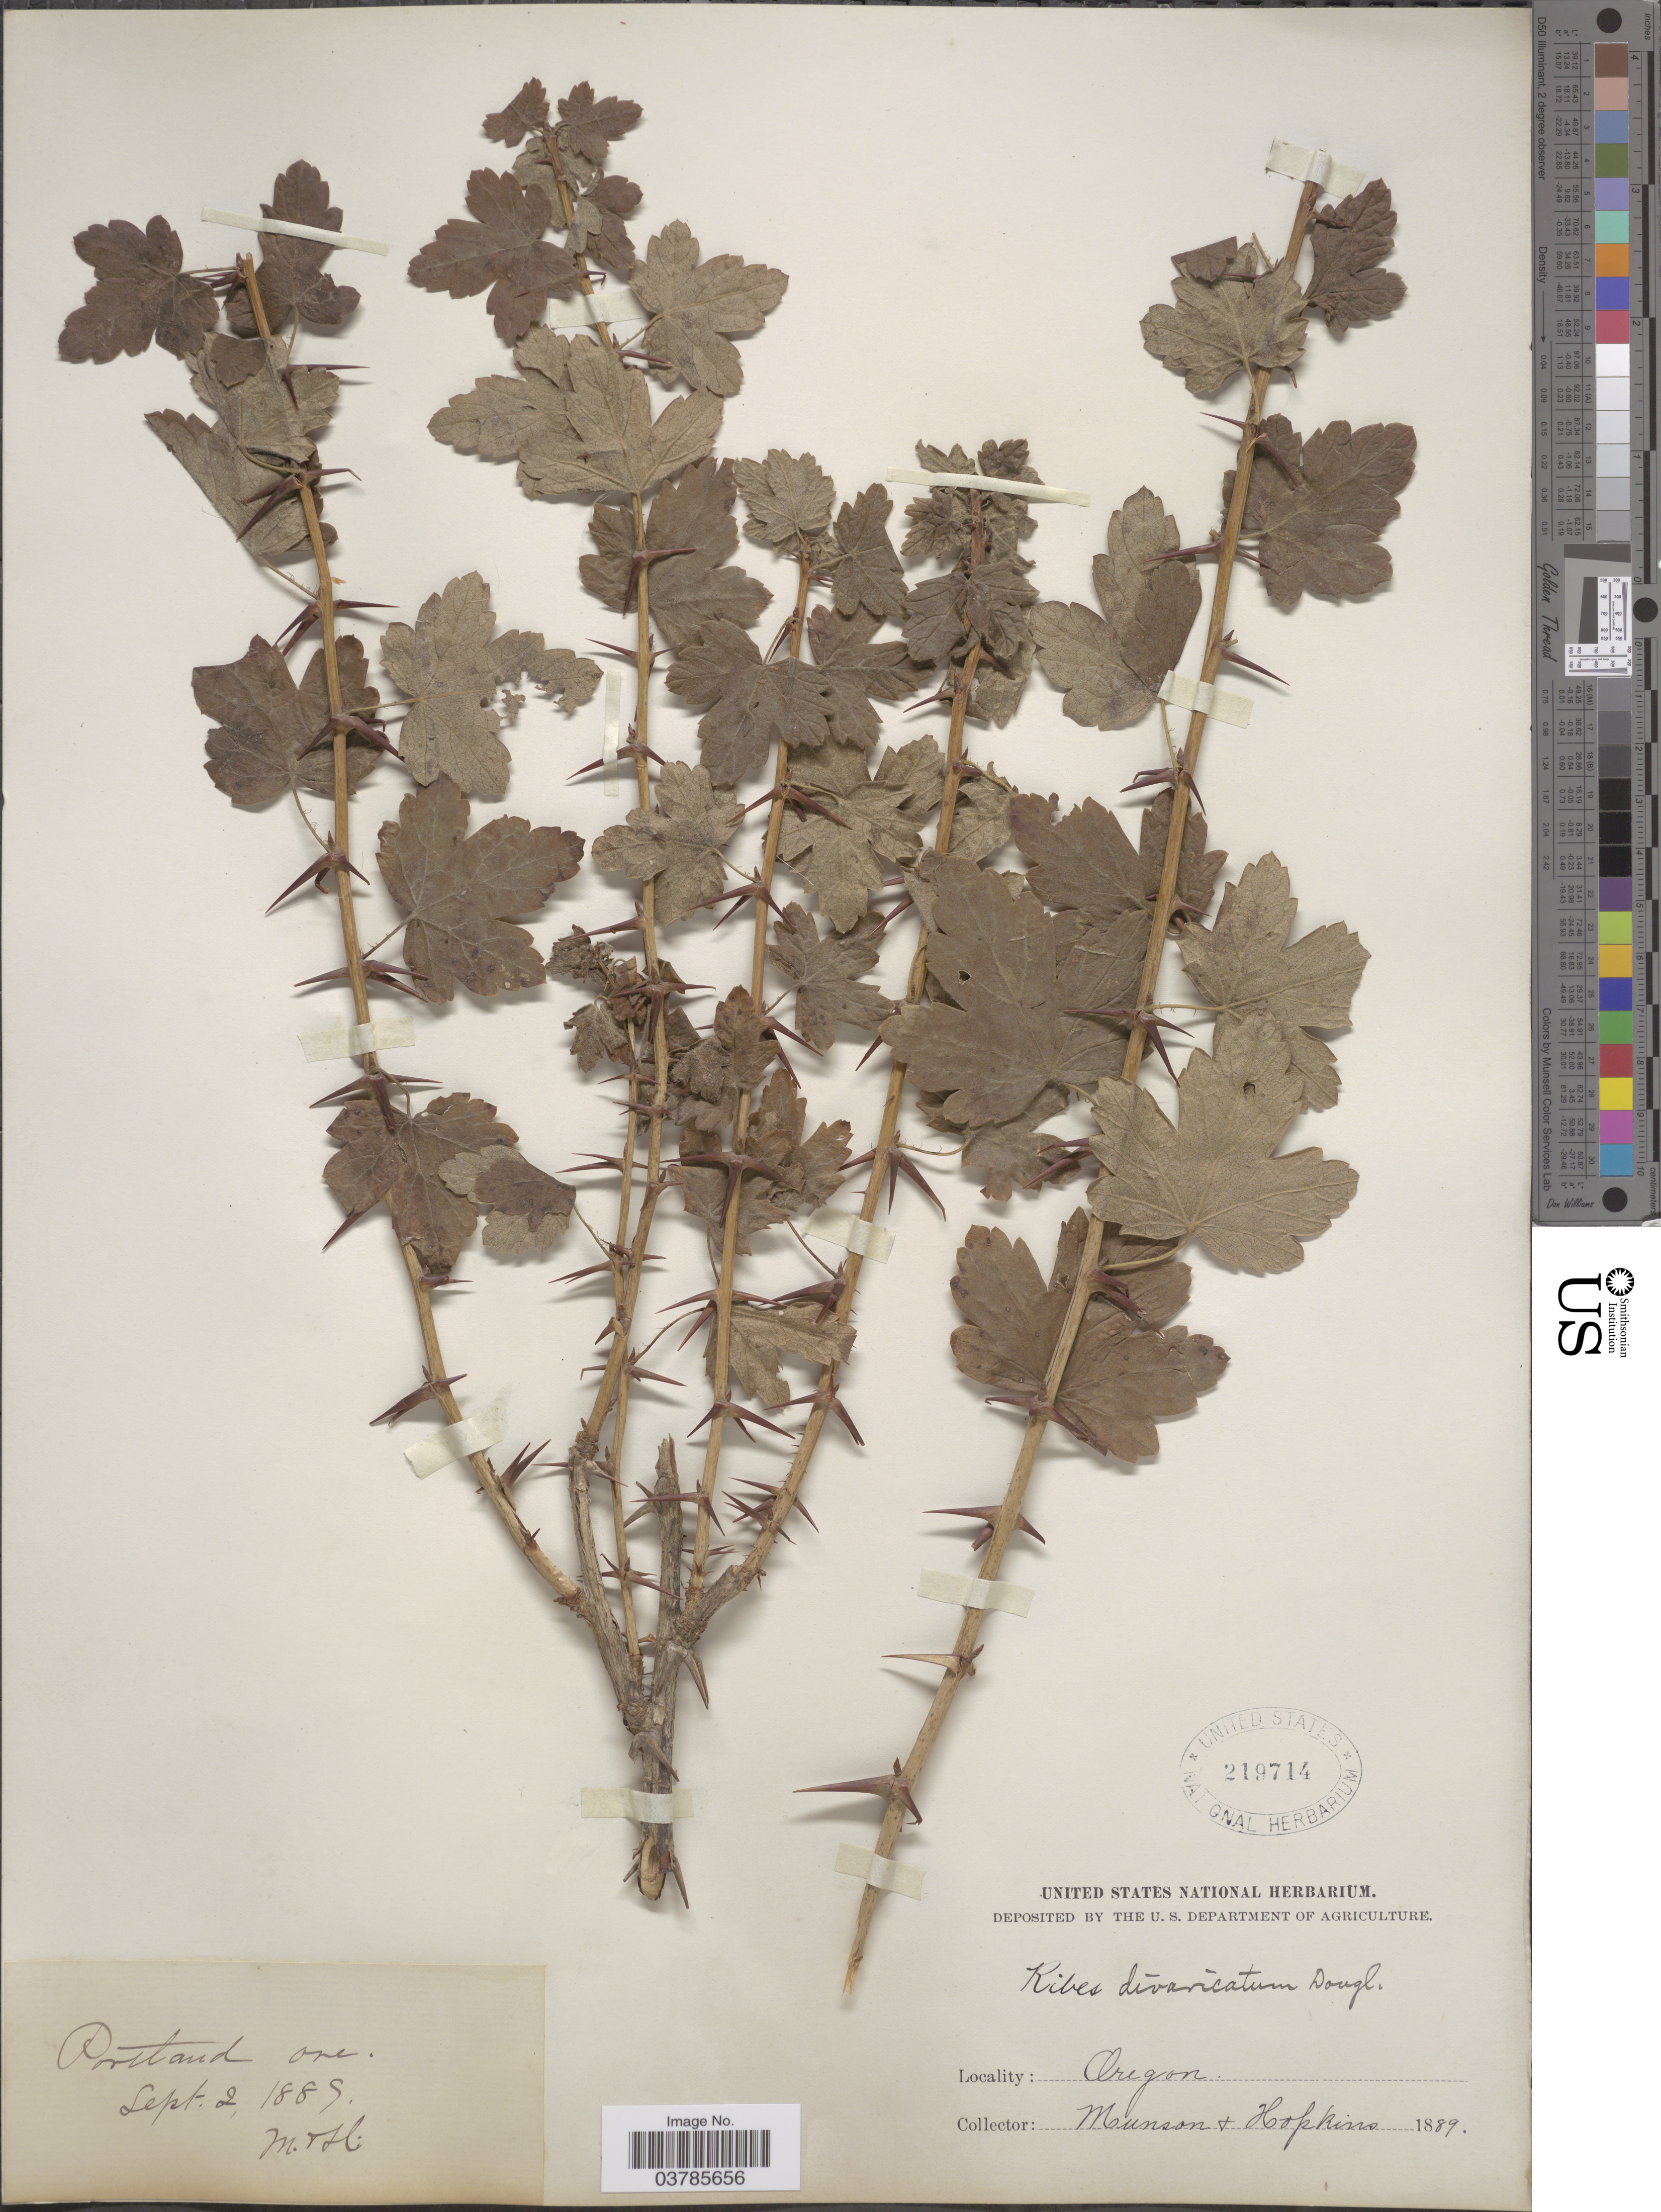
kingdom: Plantae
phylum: Tracheophyta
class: Magnoliopsida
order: Saxifragales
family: Grossulariaceae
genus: Ribes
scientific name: Ribes divaricatum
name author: Douglas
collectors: Munson & -- Hopkins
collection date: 1889-09-02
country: United States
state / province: Oregon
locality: Portland.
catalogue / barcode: US 219714